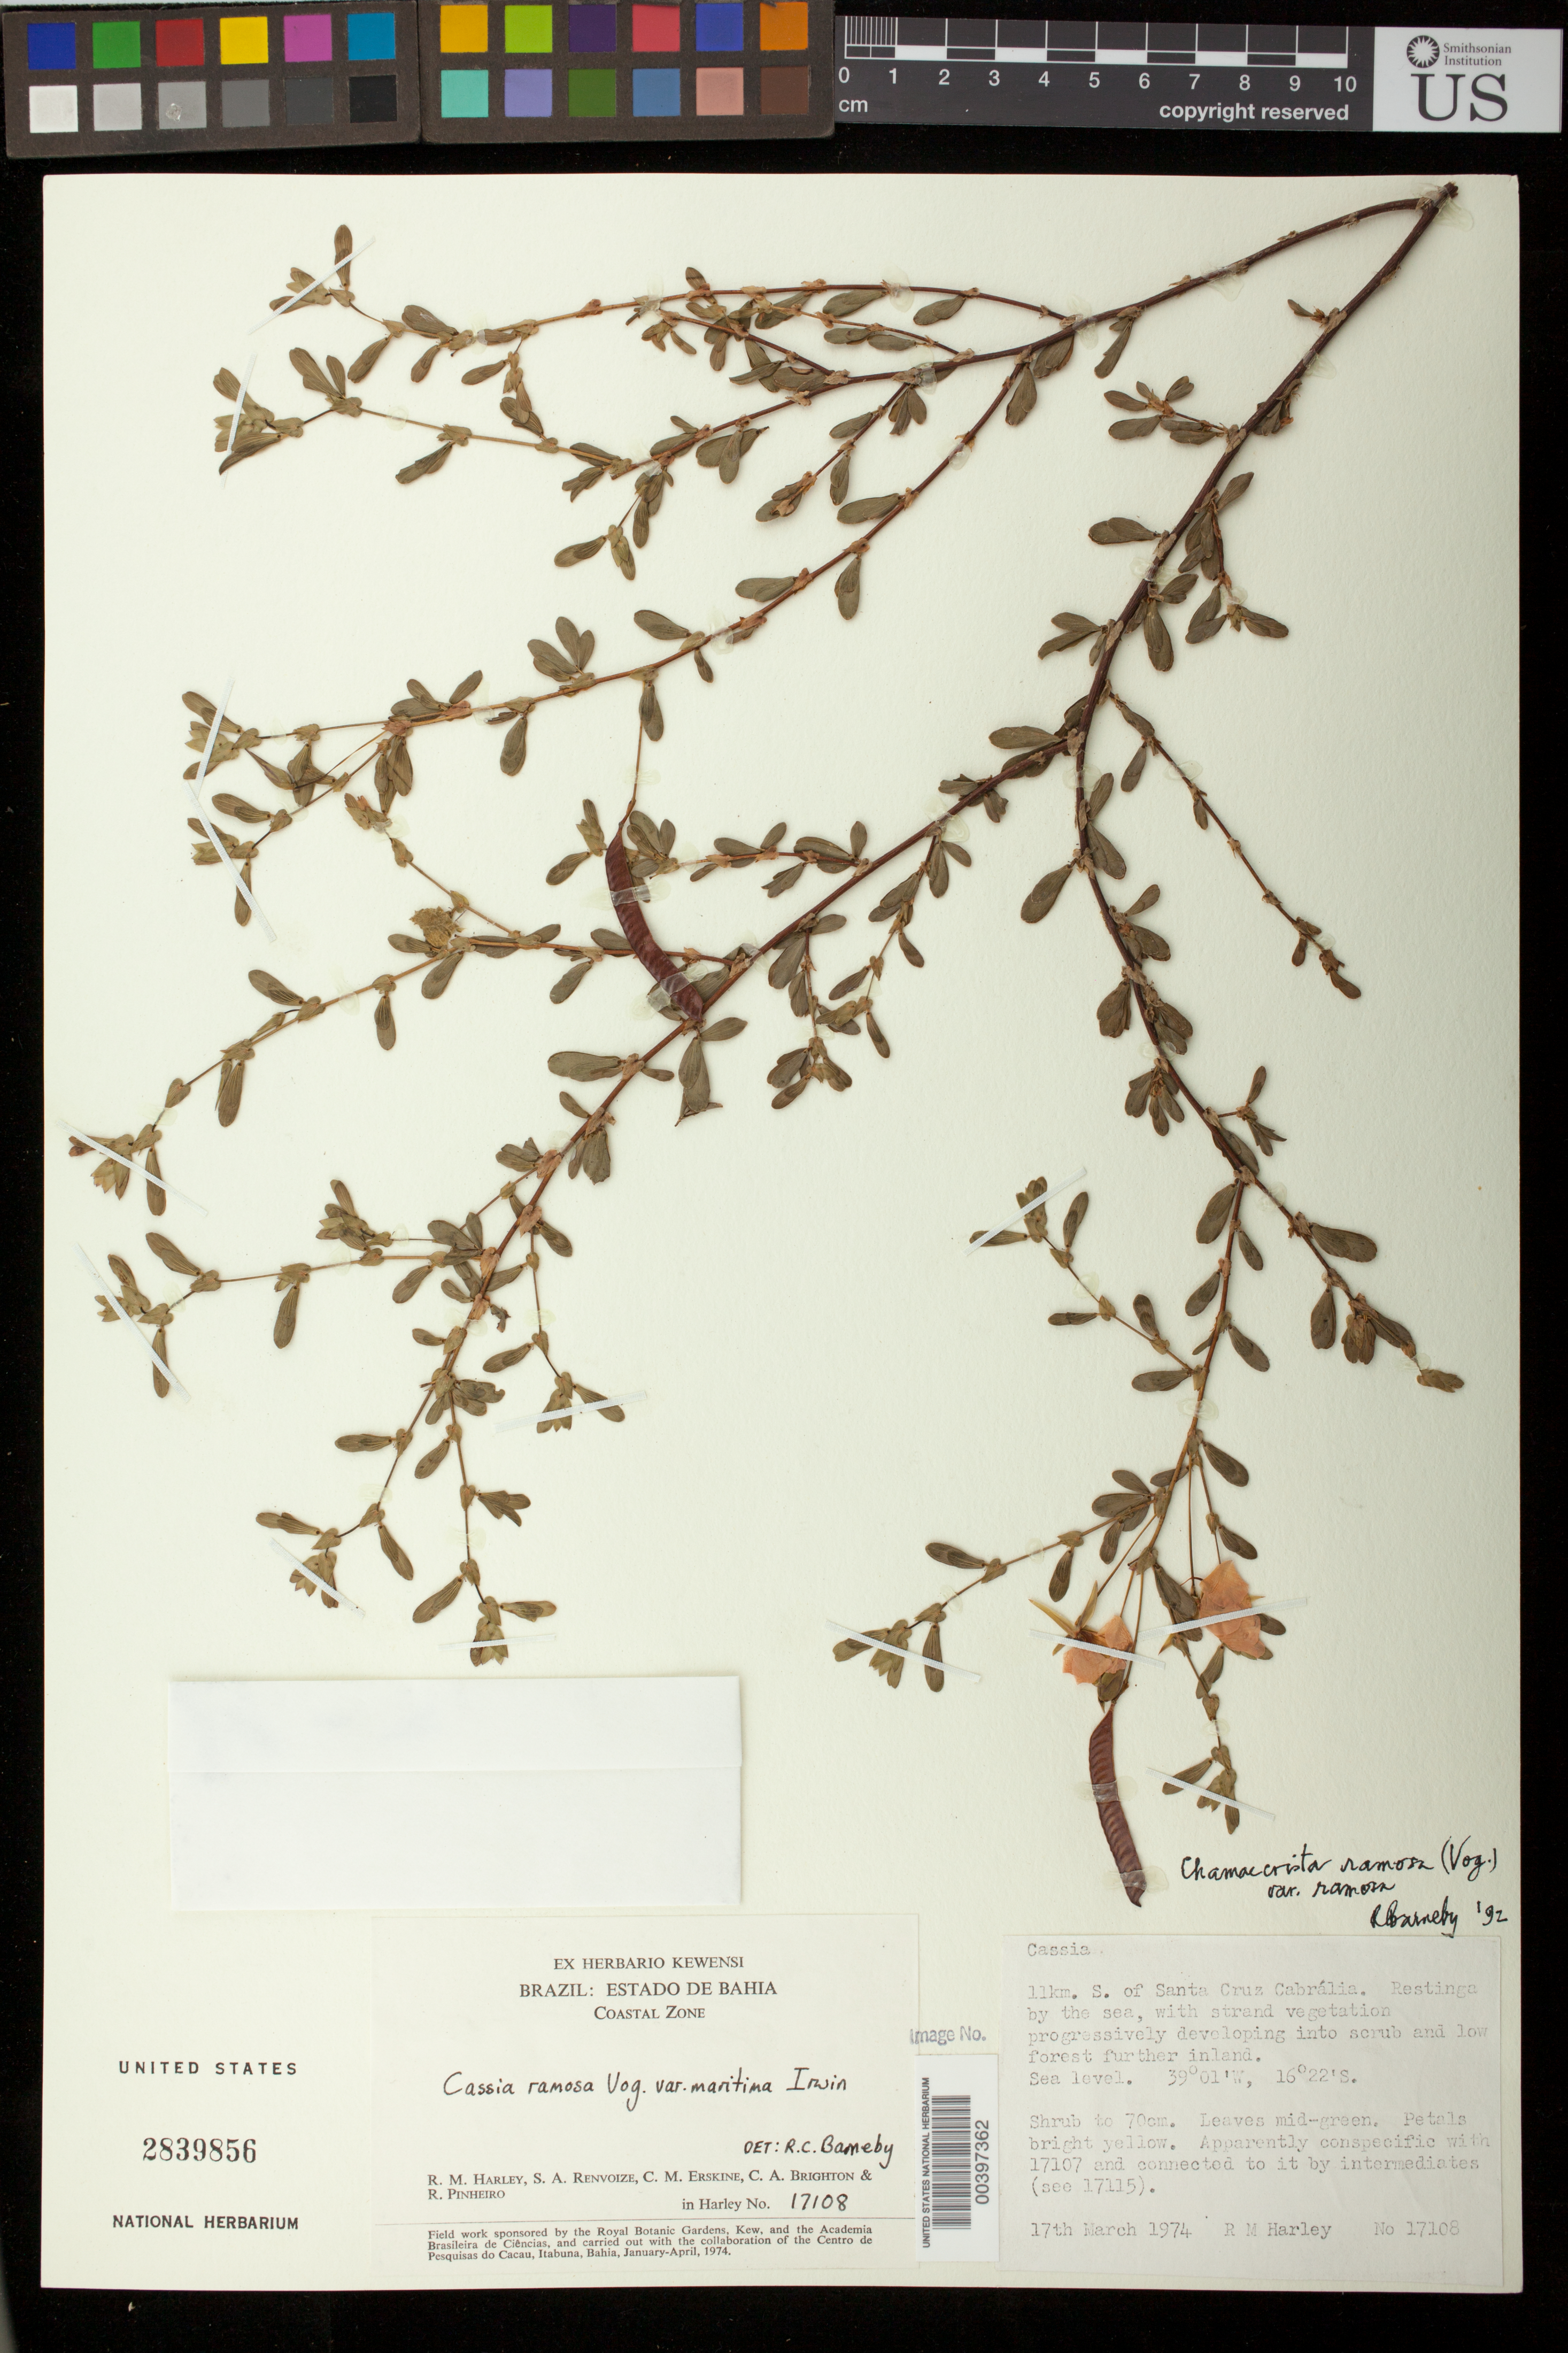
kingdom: Plantae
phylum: Tracheophyta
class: Magnoliopsida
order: Fabales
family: Fabaceae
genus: Chamaecrista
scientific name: Chamaecrista ramosa var. ramosa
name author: (Vogel) H.S. Irwin & Barneby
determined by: Barneby, Rupert C., (NY)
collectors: R. M. Harley, S. A. Renvoize, C. Erskine, C. Brighton & R. S. Pinheiro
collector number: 17108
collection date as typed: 17 Mar 1974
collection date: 1974-03-17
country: Brazil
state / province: Bahia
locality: Coastal zone; 11 km. S. of Santa Cruz Cabrália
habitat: Restinga by the sea, with strand vegetation progressively developing into scrub and low forest further inland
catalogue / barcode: US 2839856